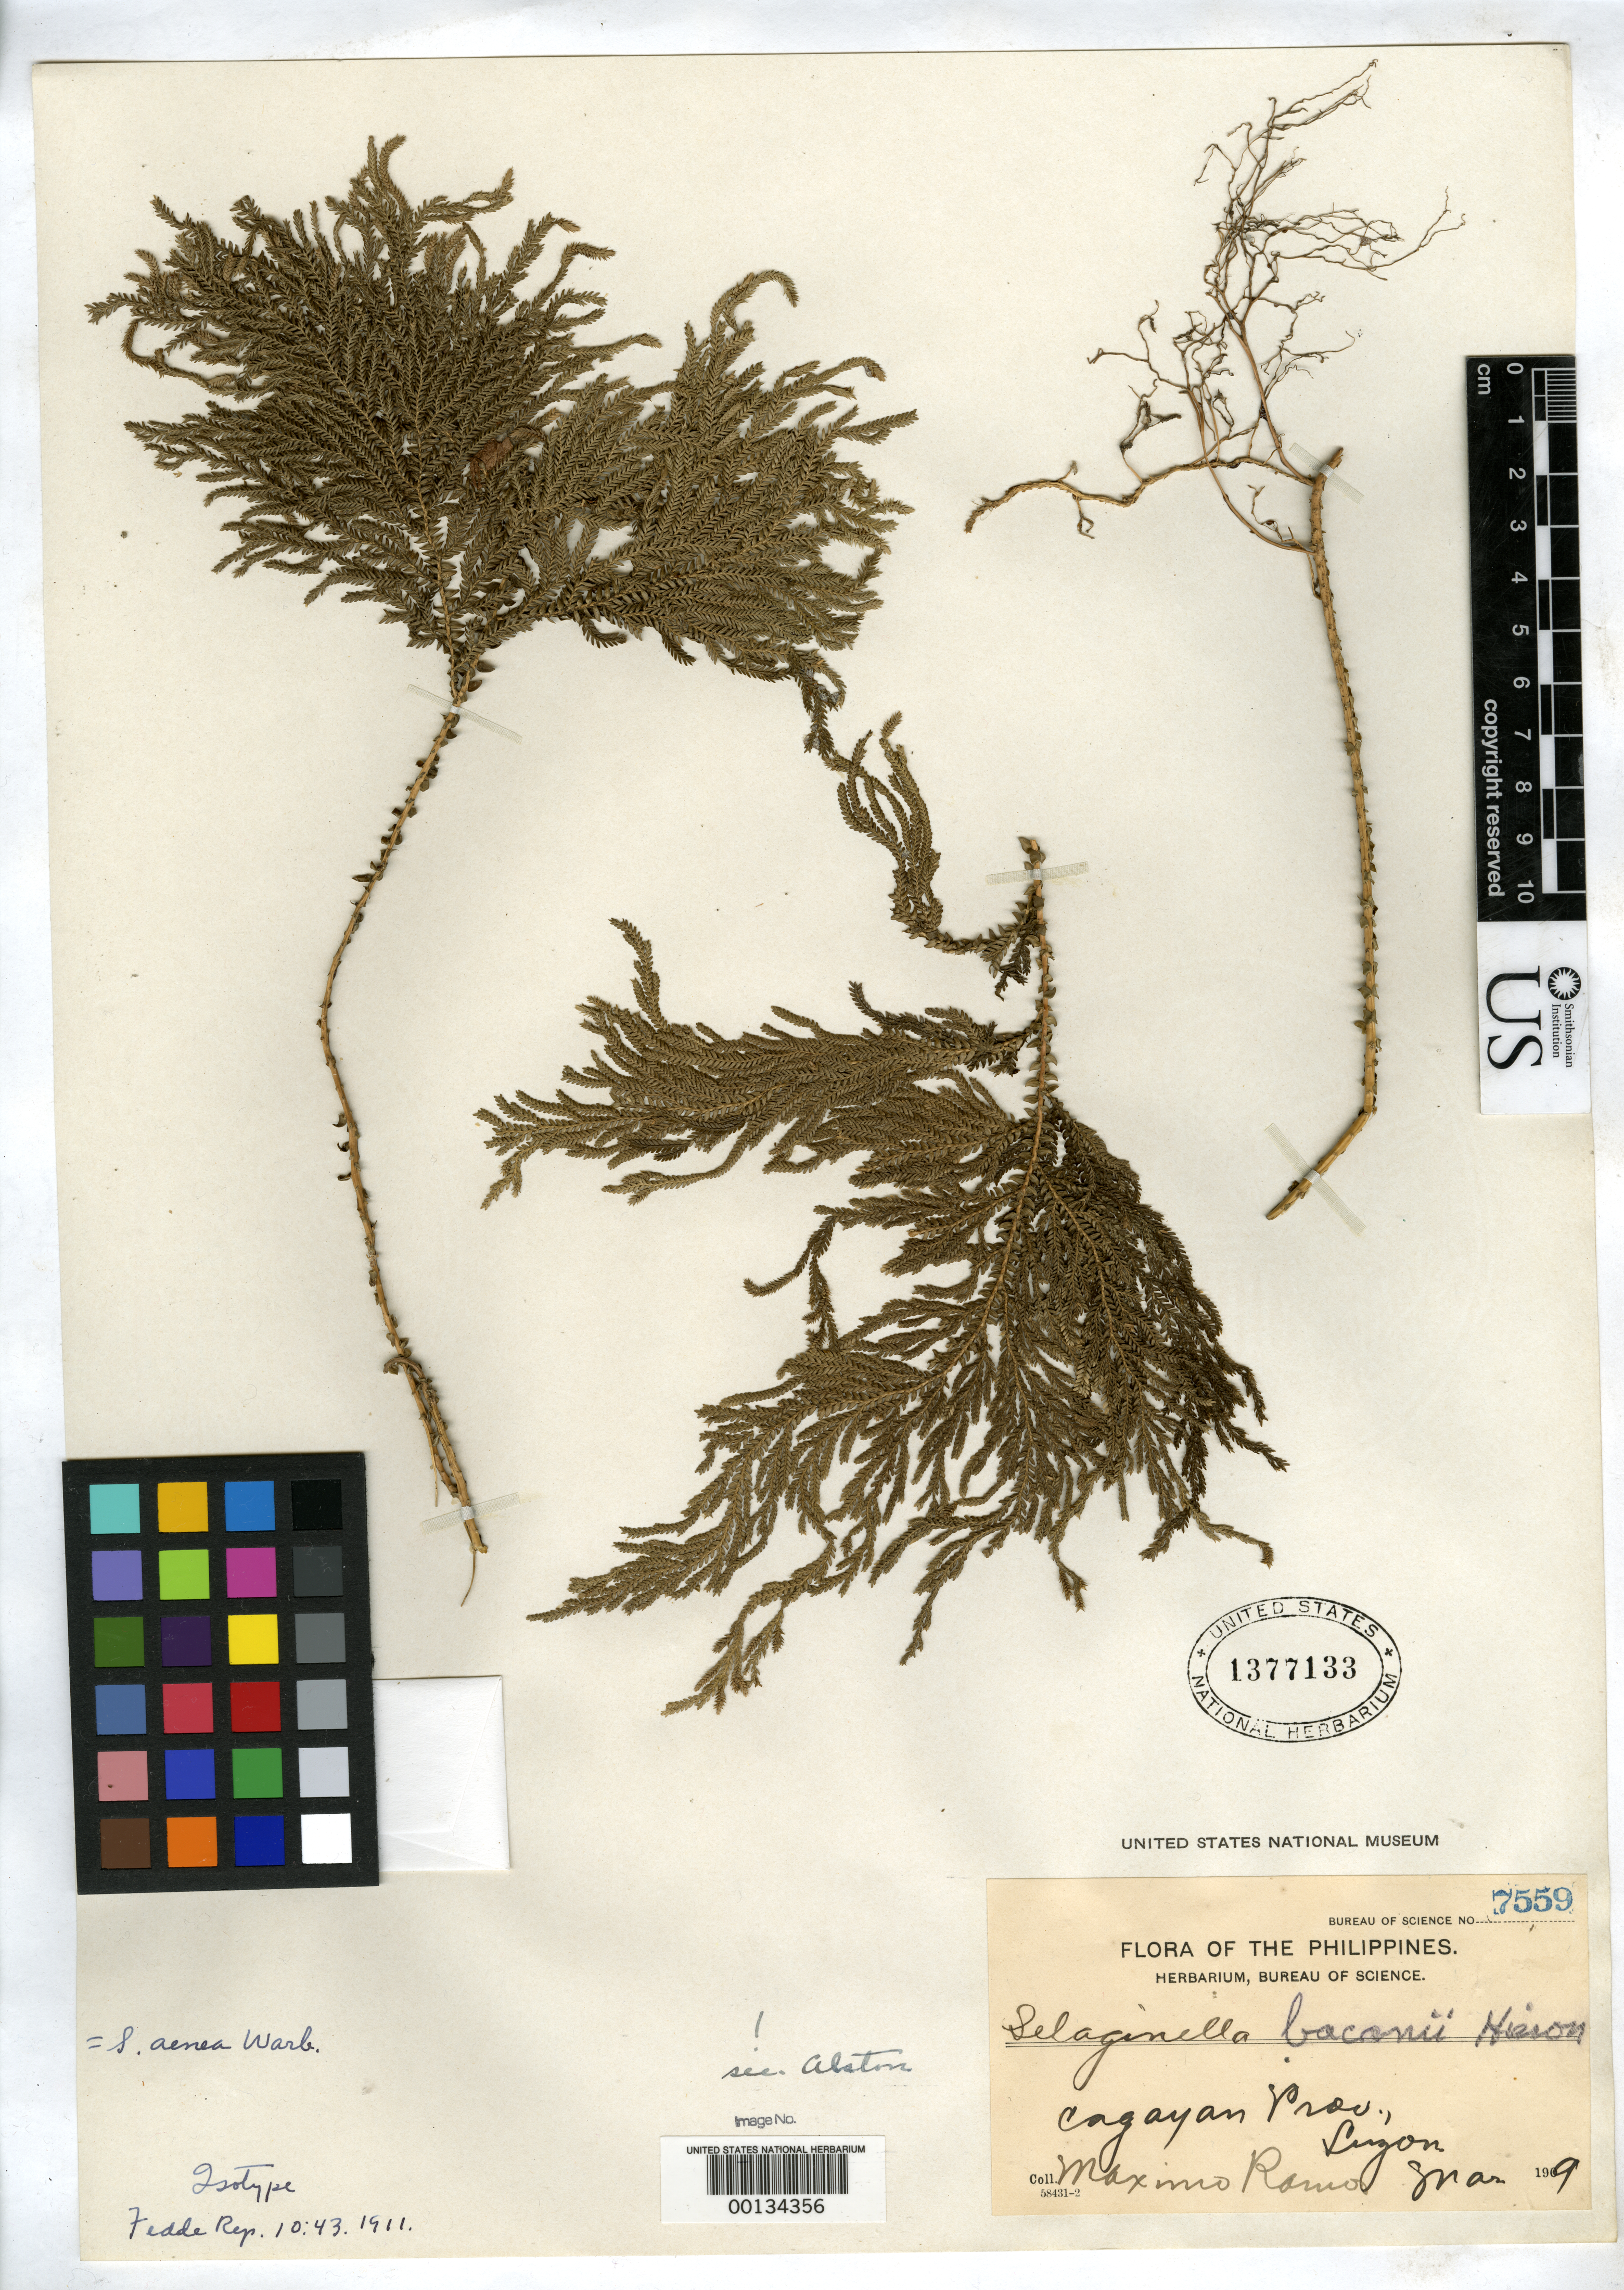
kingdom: Plantae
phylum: Tracheophyta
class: Lycopodiopsida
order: Selaginellales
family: Selaginellaceae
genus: Selaginella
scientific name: Selaginella bacanii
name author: Hieron.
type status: Isosyntype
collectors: M. Ramos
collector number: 7559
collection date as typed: May 1909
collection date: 1909-05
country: Philippines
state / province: Cagayan Valley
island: Luzon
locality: Cagayan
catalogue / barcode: US 1377133